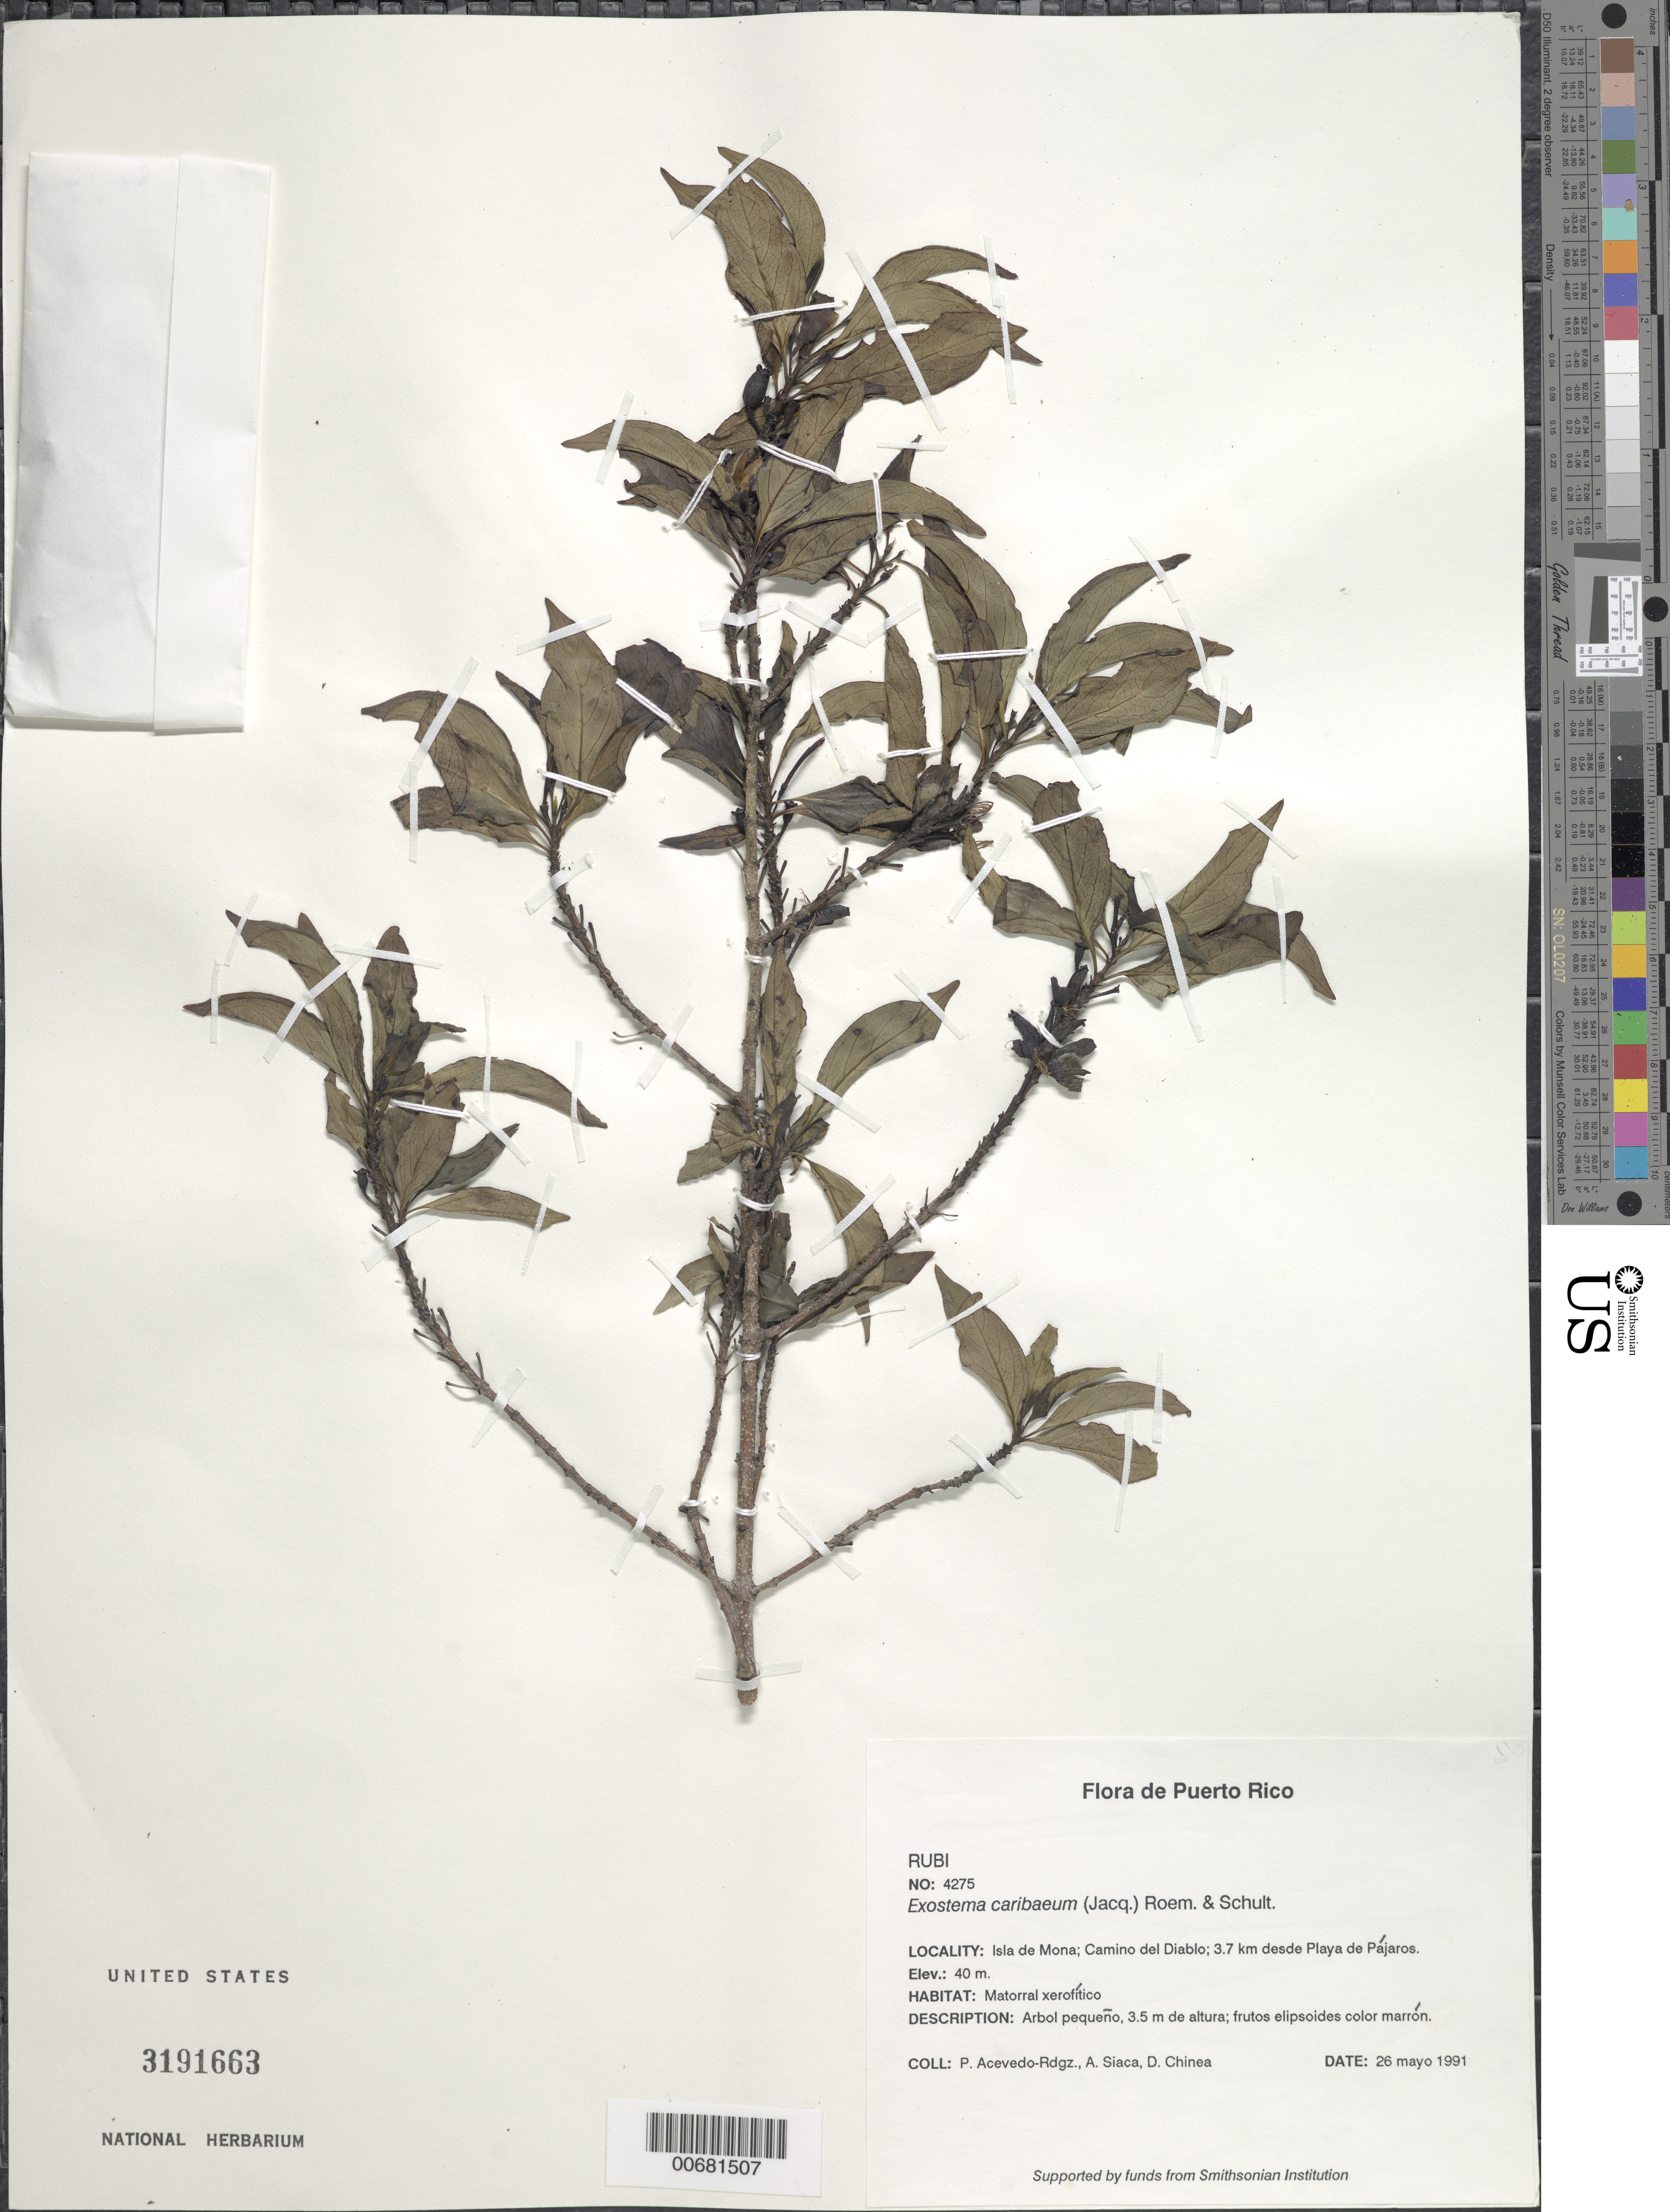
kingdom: Plantae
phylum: Tracheophyta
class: Magnoliopsida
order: Gentianales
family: Rubiaceae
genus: Exostema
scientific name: Exostema caribaeum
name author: (Jacq.) Roem. & Schult.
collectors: P. Acevedo-Rodr., A. Siaca & D. Chinea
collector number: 4275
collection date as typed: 26 May 1991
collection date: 1991-05-26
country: Puerto Rico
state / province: Mayaguëz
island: Mona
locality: Isla de Mona; Camino del Diablo; 3.7 km desde Playa de Pajaros.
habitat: Matorral xerofitico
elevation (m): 40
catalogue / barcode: US 3191663